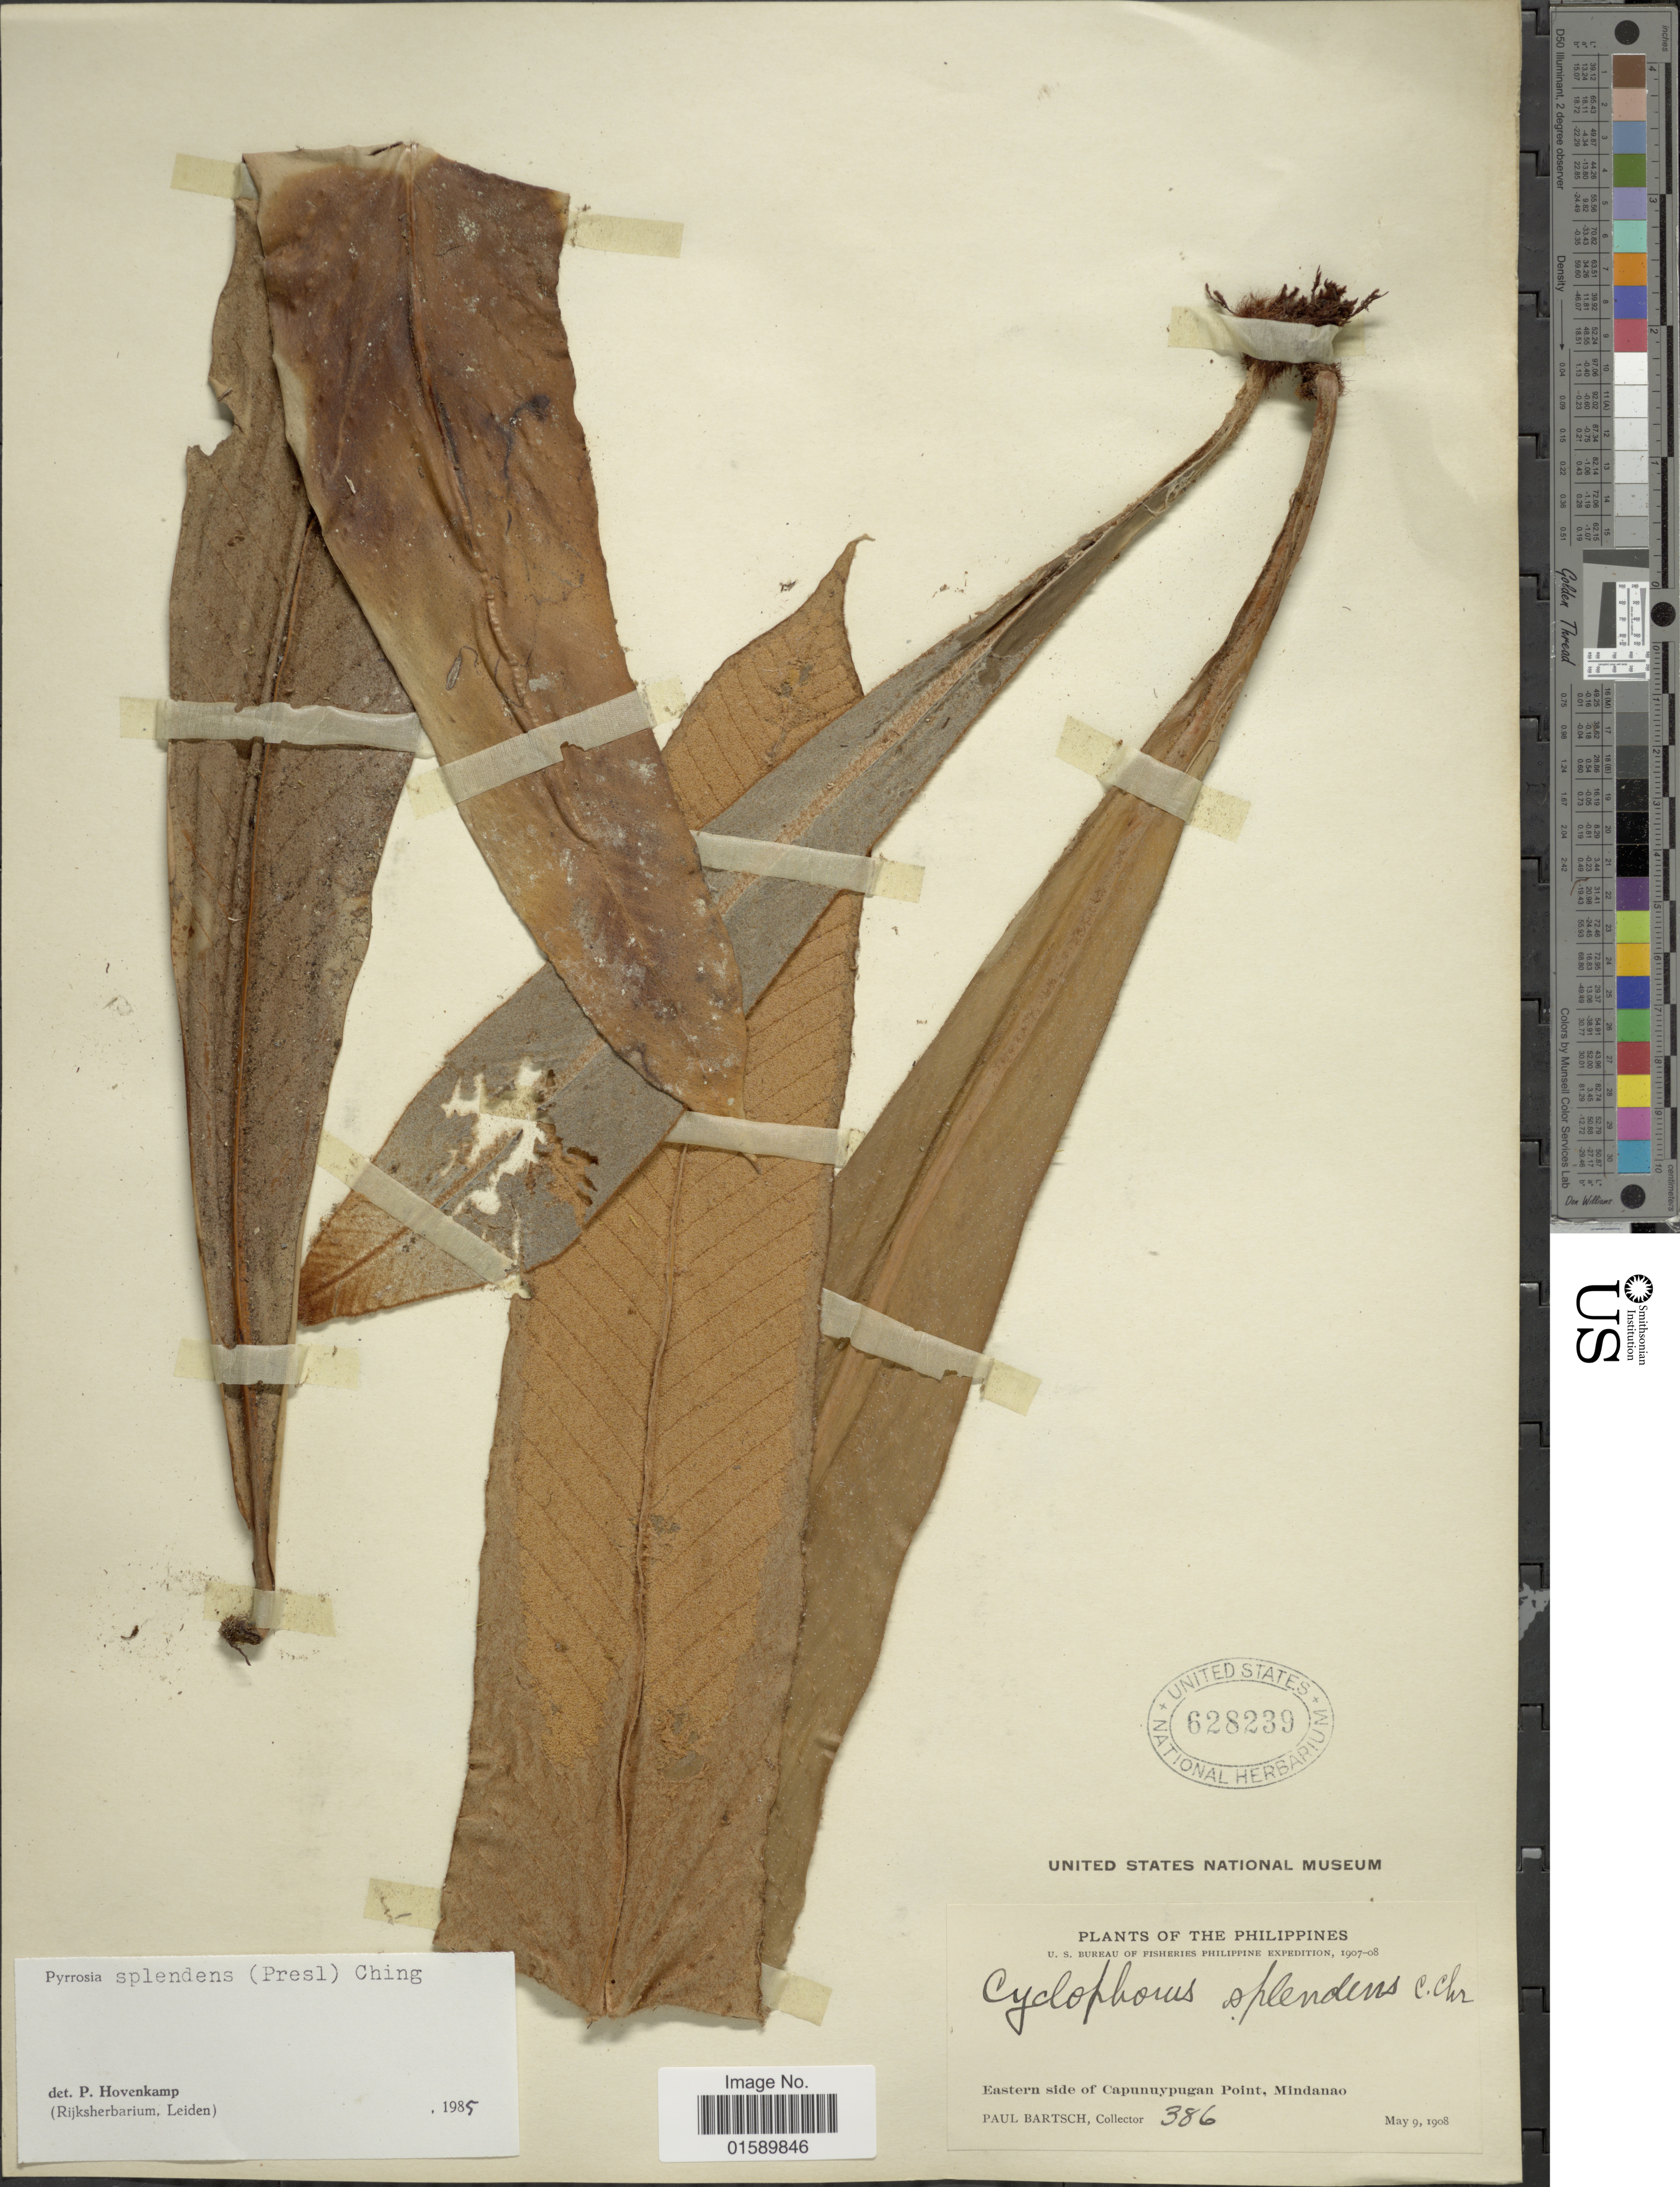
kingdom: Plantae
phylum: Tracheophyta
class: Polypodiopsida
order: Polypodiales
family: Polypodiaceae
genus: Pyrrosia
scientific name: Pyrrosia splendens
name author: (C. Presl) Ching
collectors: P. Bartsch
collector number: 386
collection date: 1908-05-09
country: Philippines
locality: Eastern side of Capunuypugan Point, Mindanao.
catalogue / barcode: US 628239